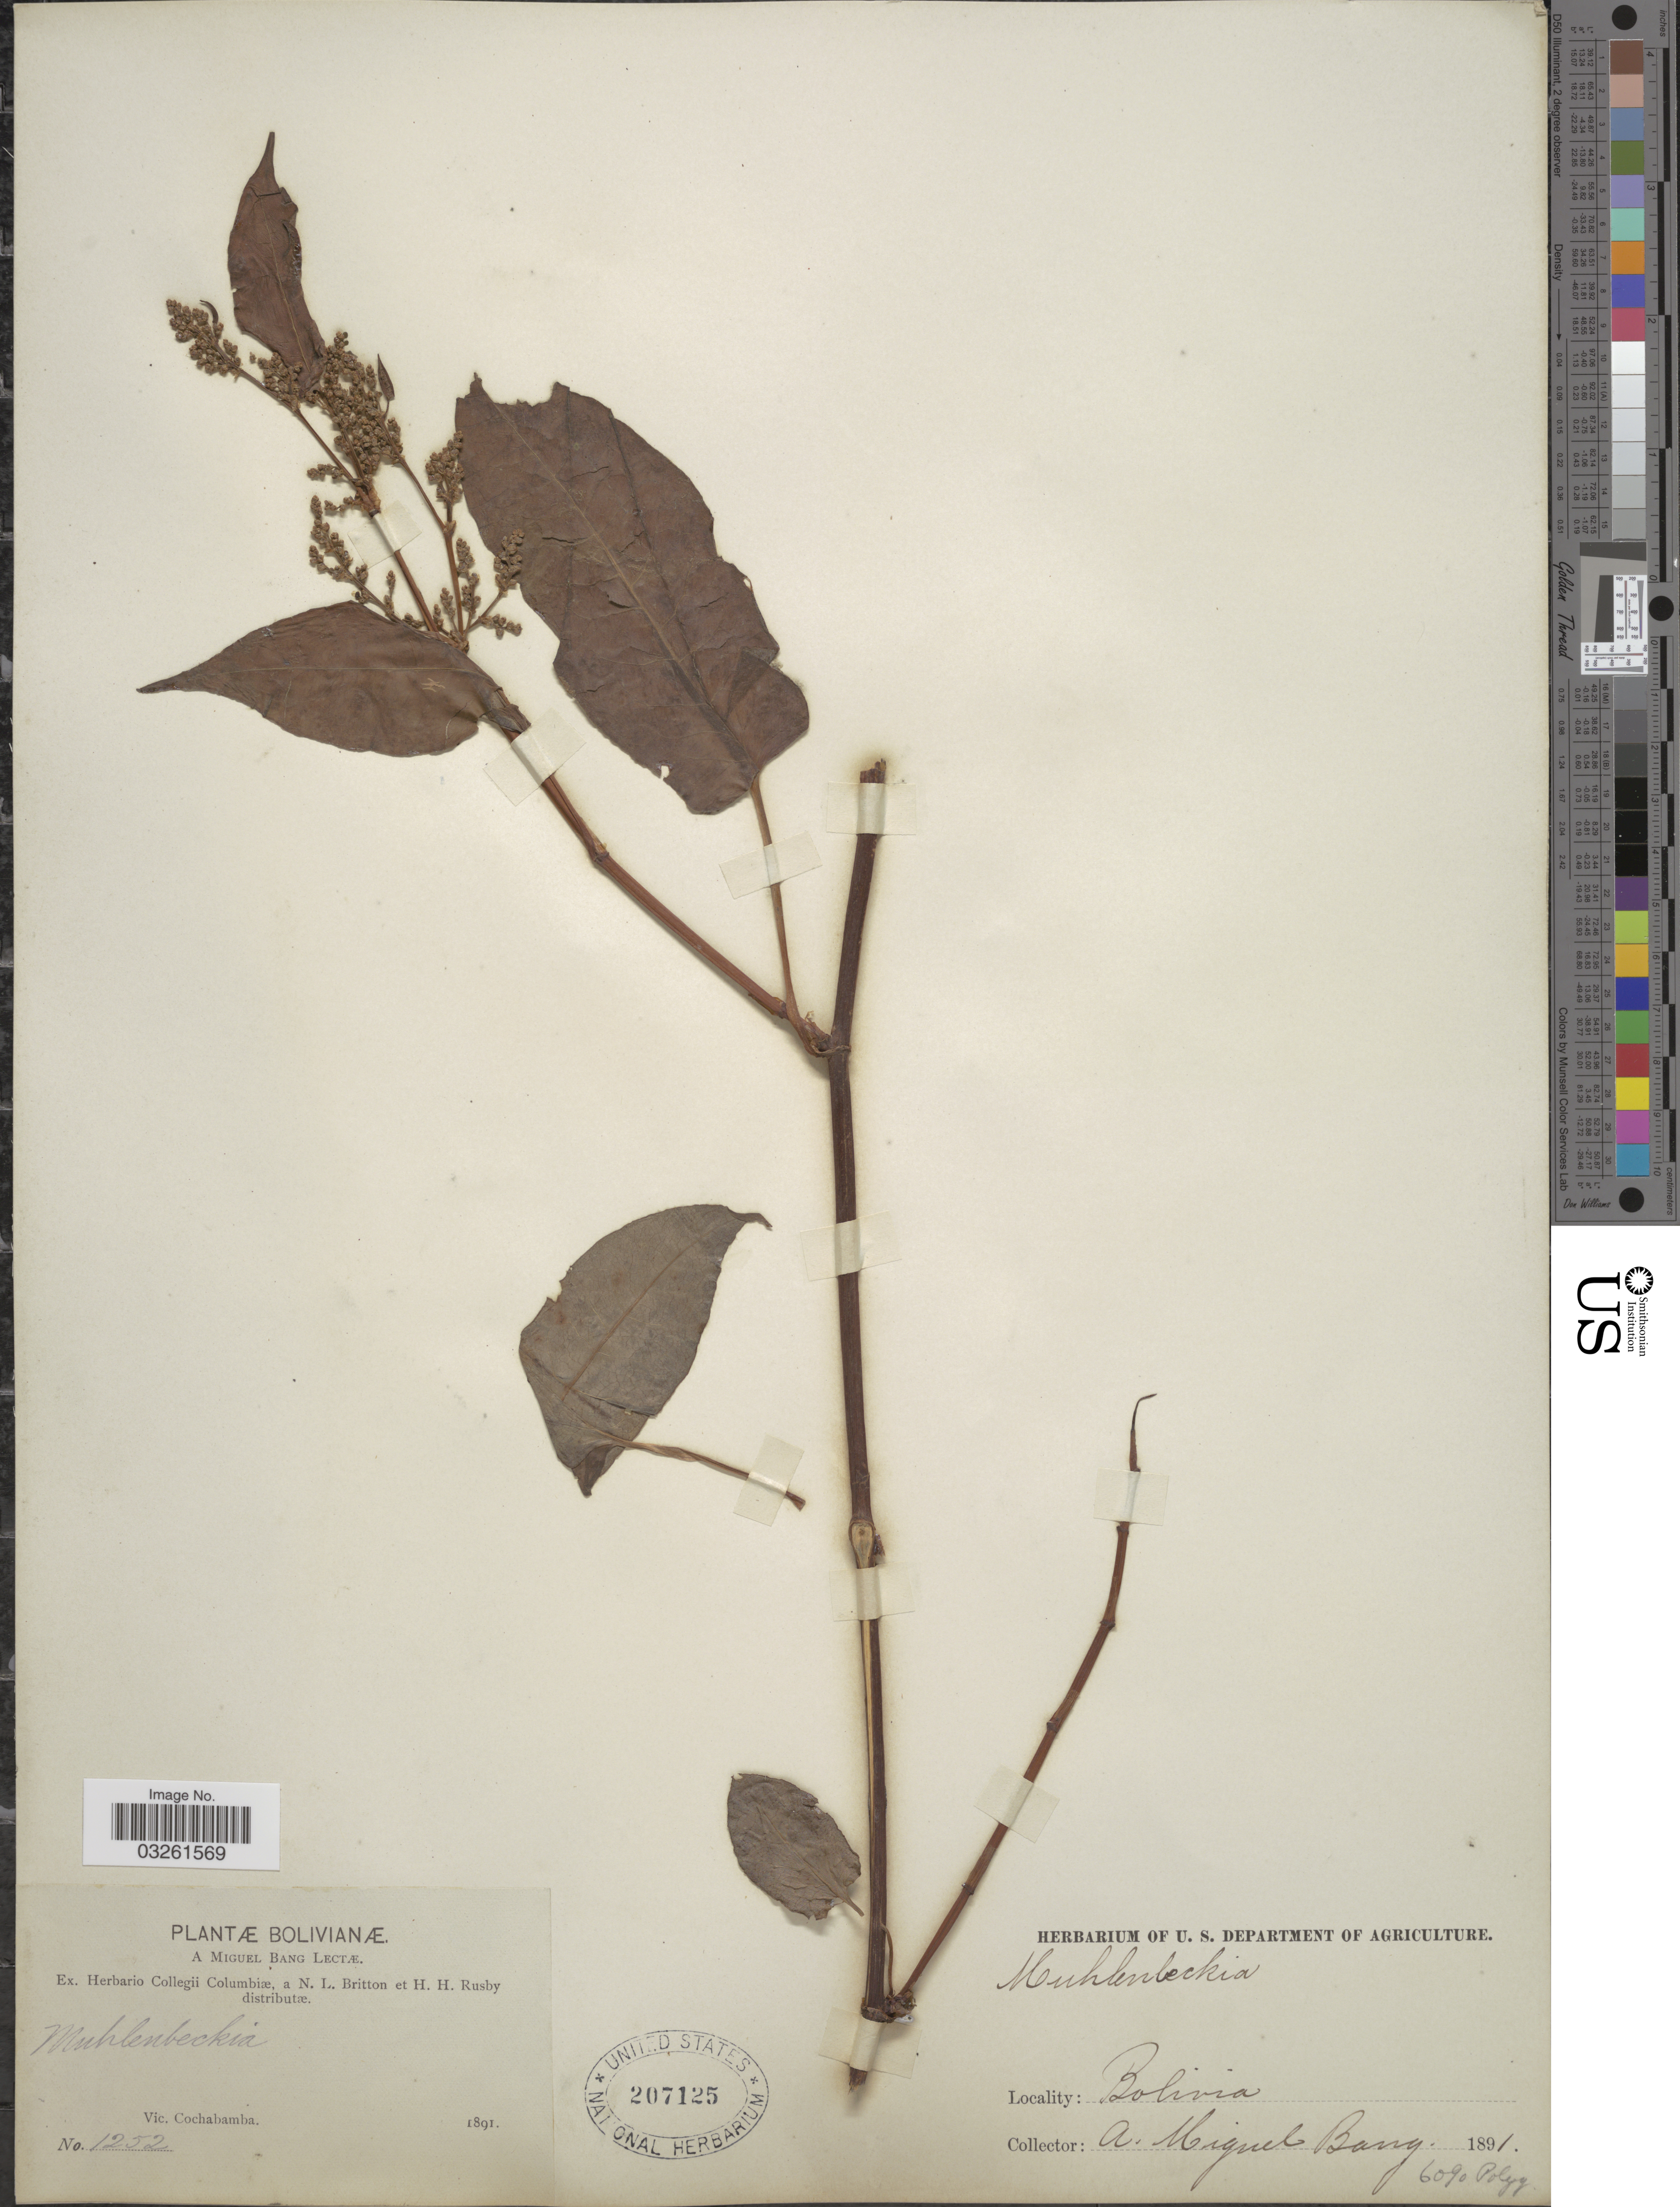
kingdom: Plantae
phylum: Tracheophyta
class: Magnoliopsida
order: Caryophyllales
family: Polygonaceae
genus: Muehlenbeckia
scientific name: Muehlenbeckia tamnifolia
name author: (Kunth) Meisn.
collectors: M. Bang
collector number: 1252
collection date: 1891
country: Bolivia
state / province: Cochabamba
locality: Vic. Cochabamba.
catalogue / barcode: US 207125